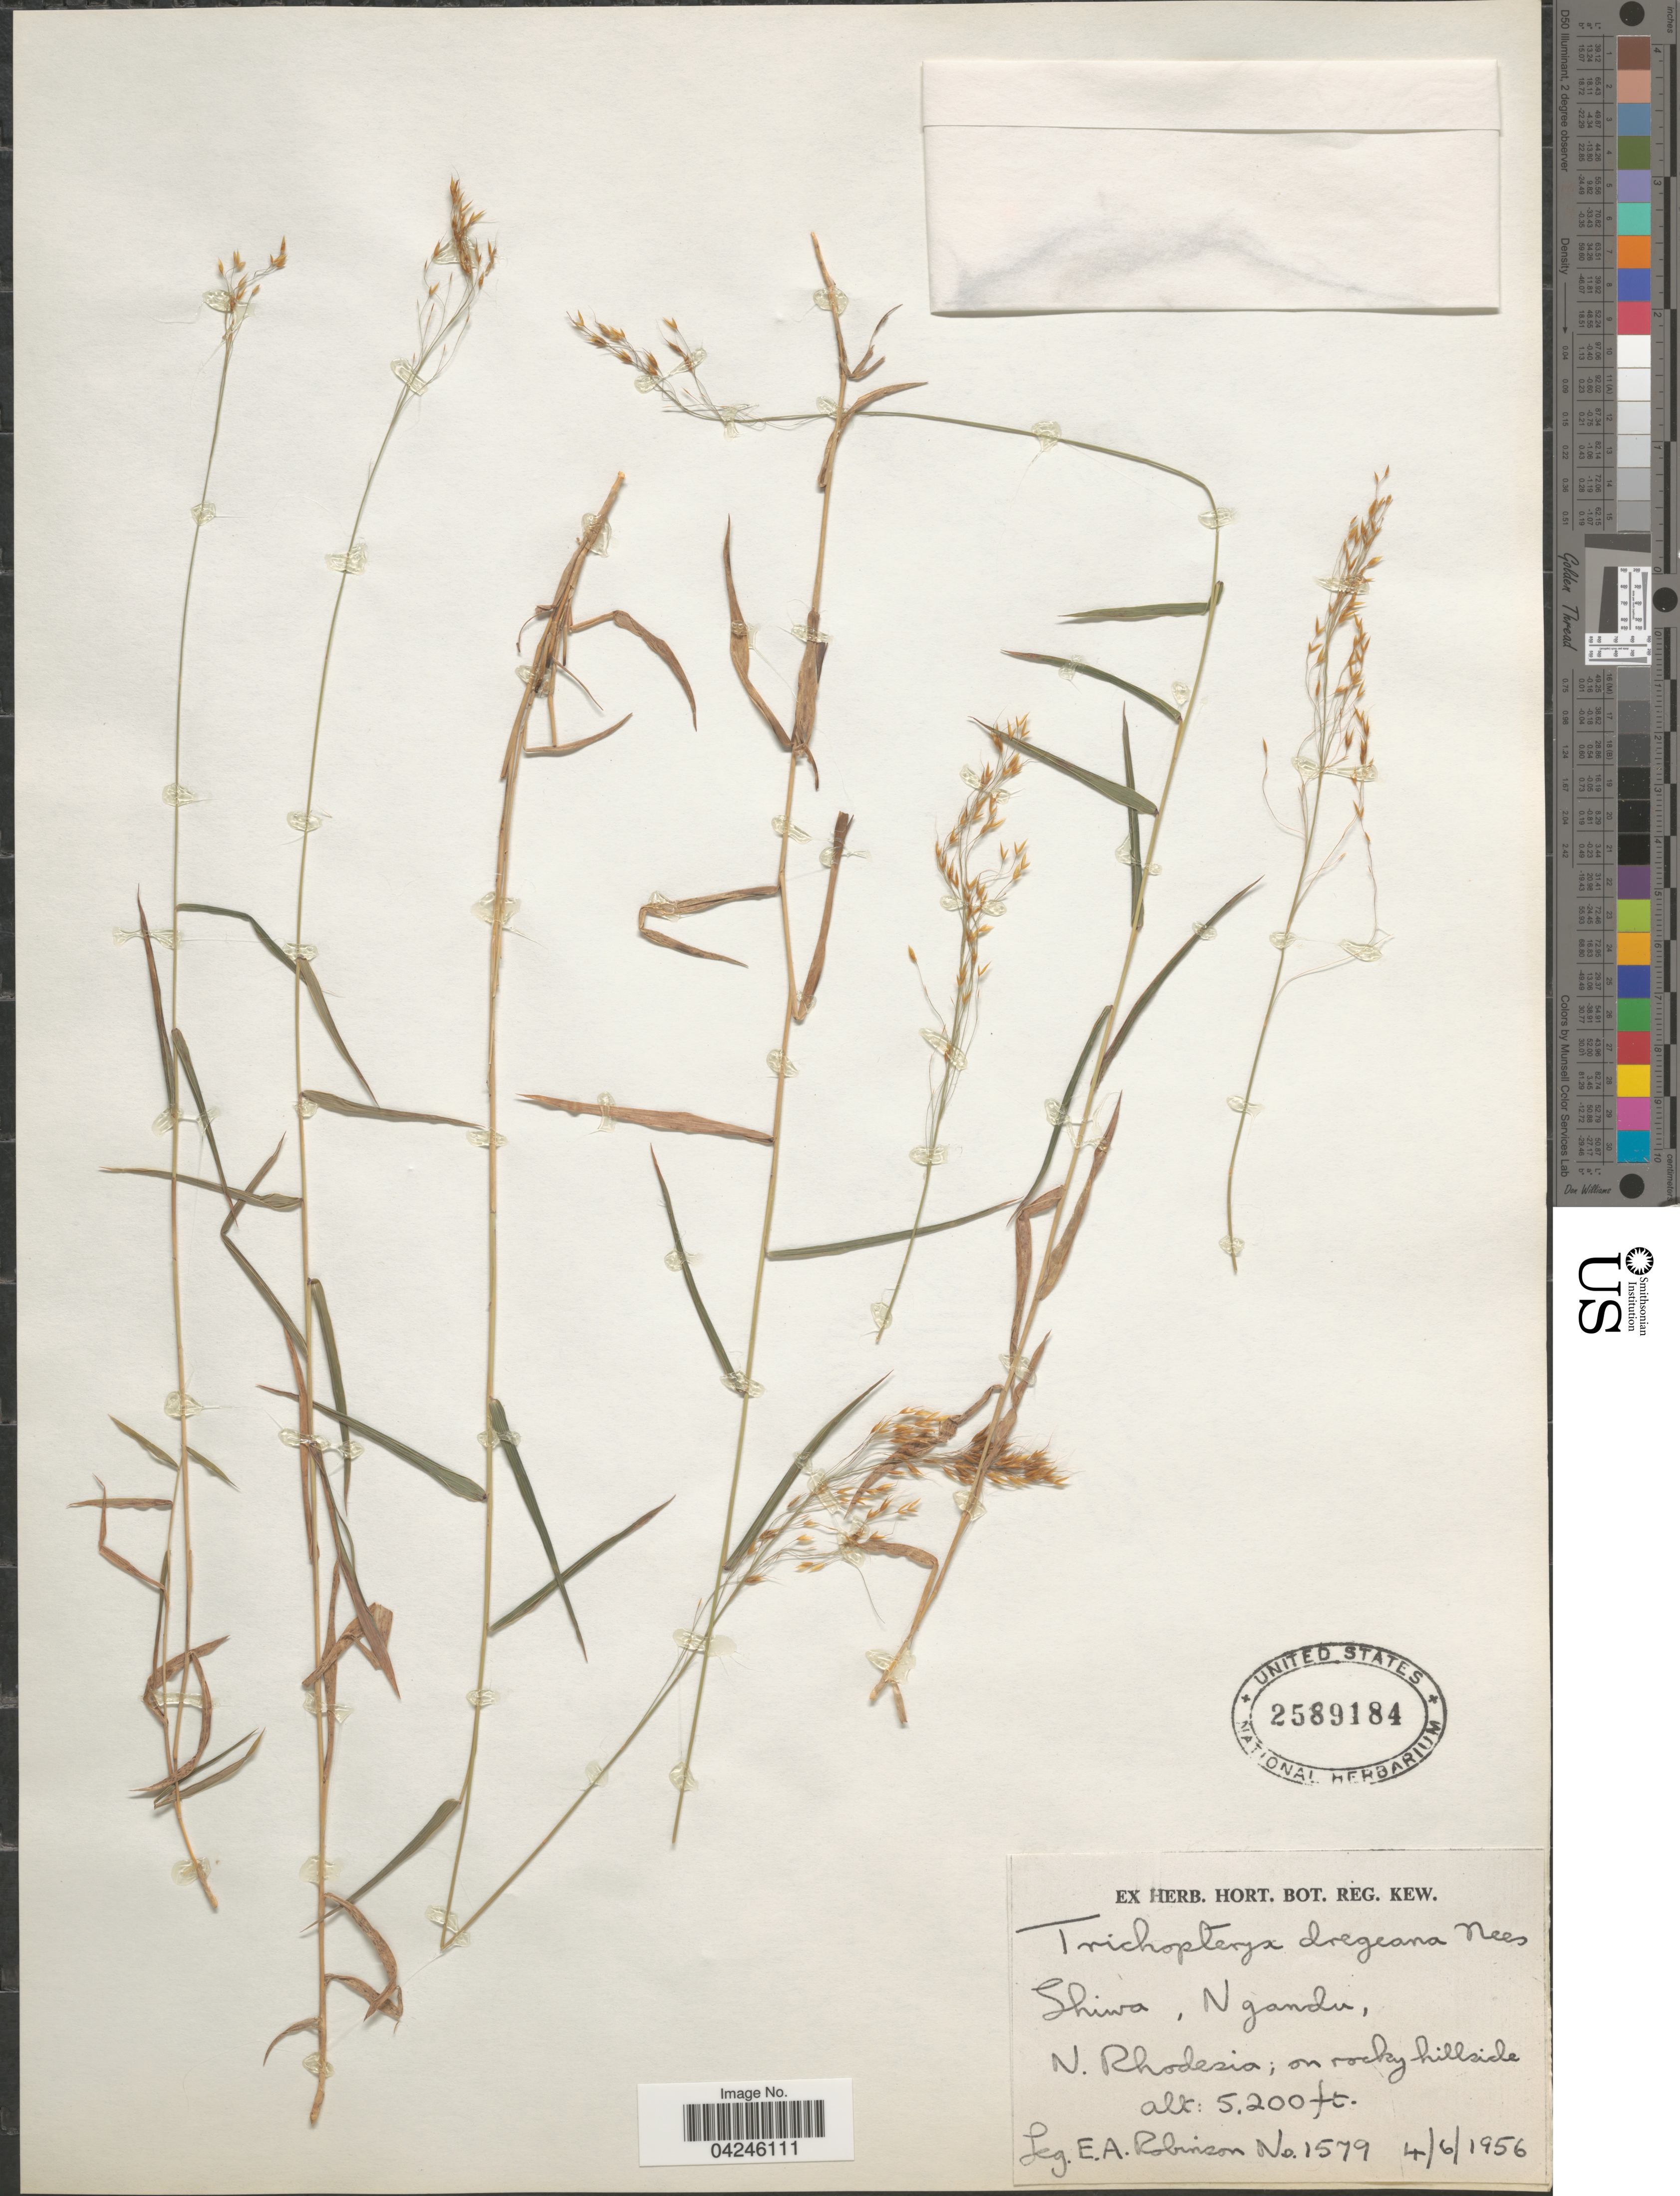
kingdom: Plantae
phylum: Tracheophyta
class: Liliopsida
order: Poales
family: Poaceae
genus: Trichopteryx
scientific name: Trichopteryx dregeana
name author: Nees ex Lindl.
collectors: E. A. Robinson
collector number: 1579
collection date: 1956-06-04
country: Zambia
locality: Shiwa, Ngandu, N. Rhodesia; on rocky hillside.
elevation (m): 1585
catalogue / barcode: US 2589184